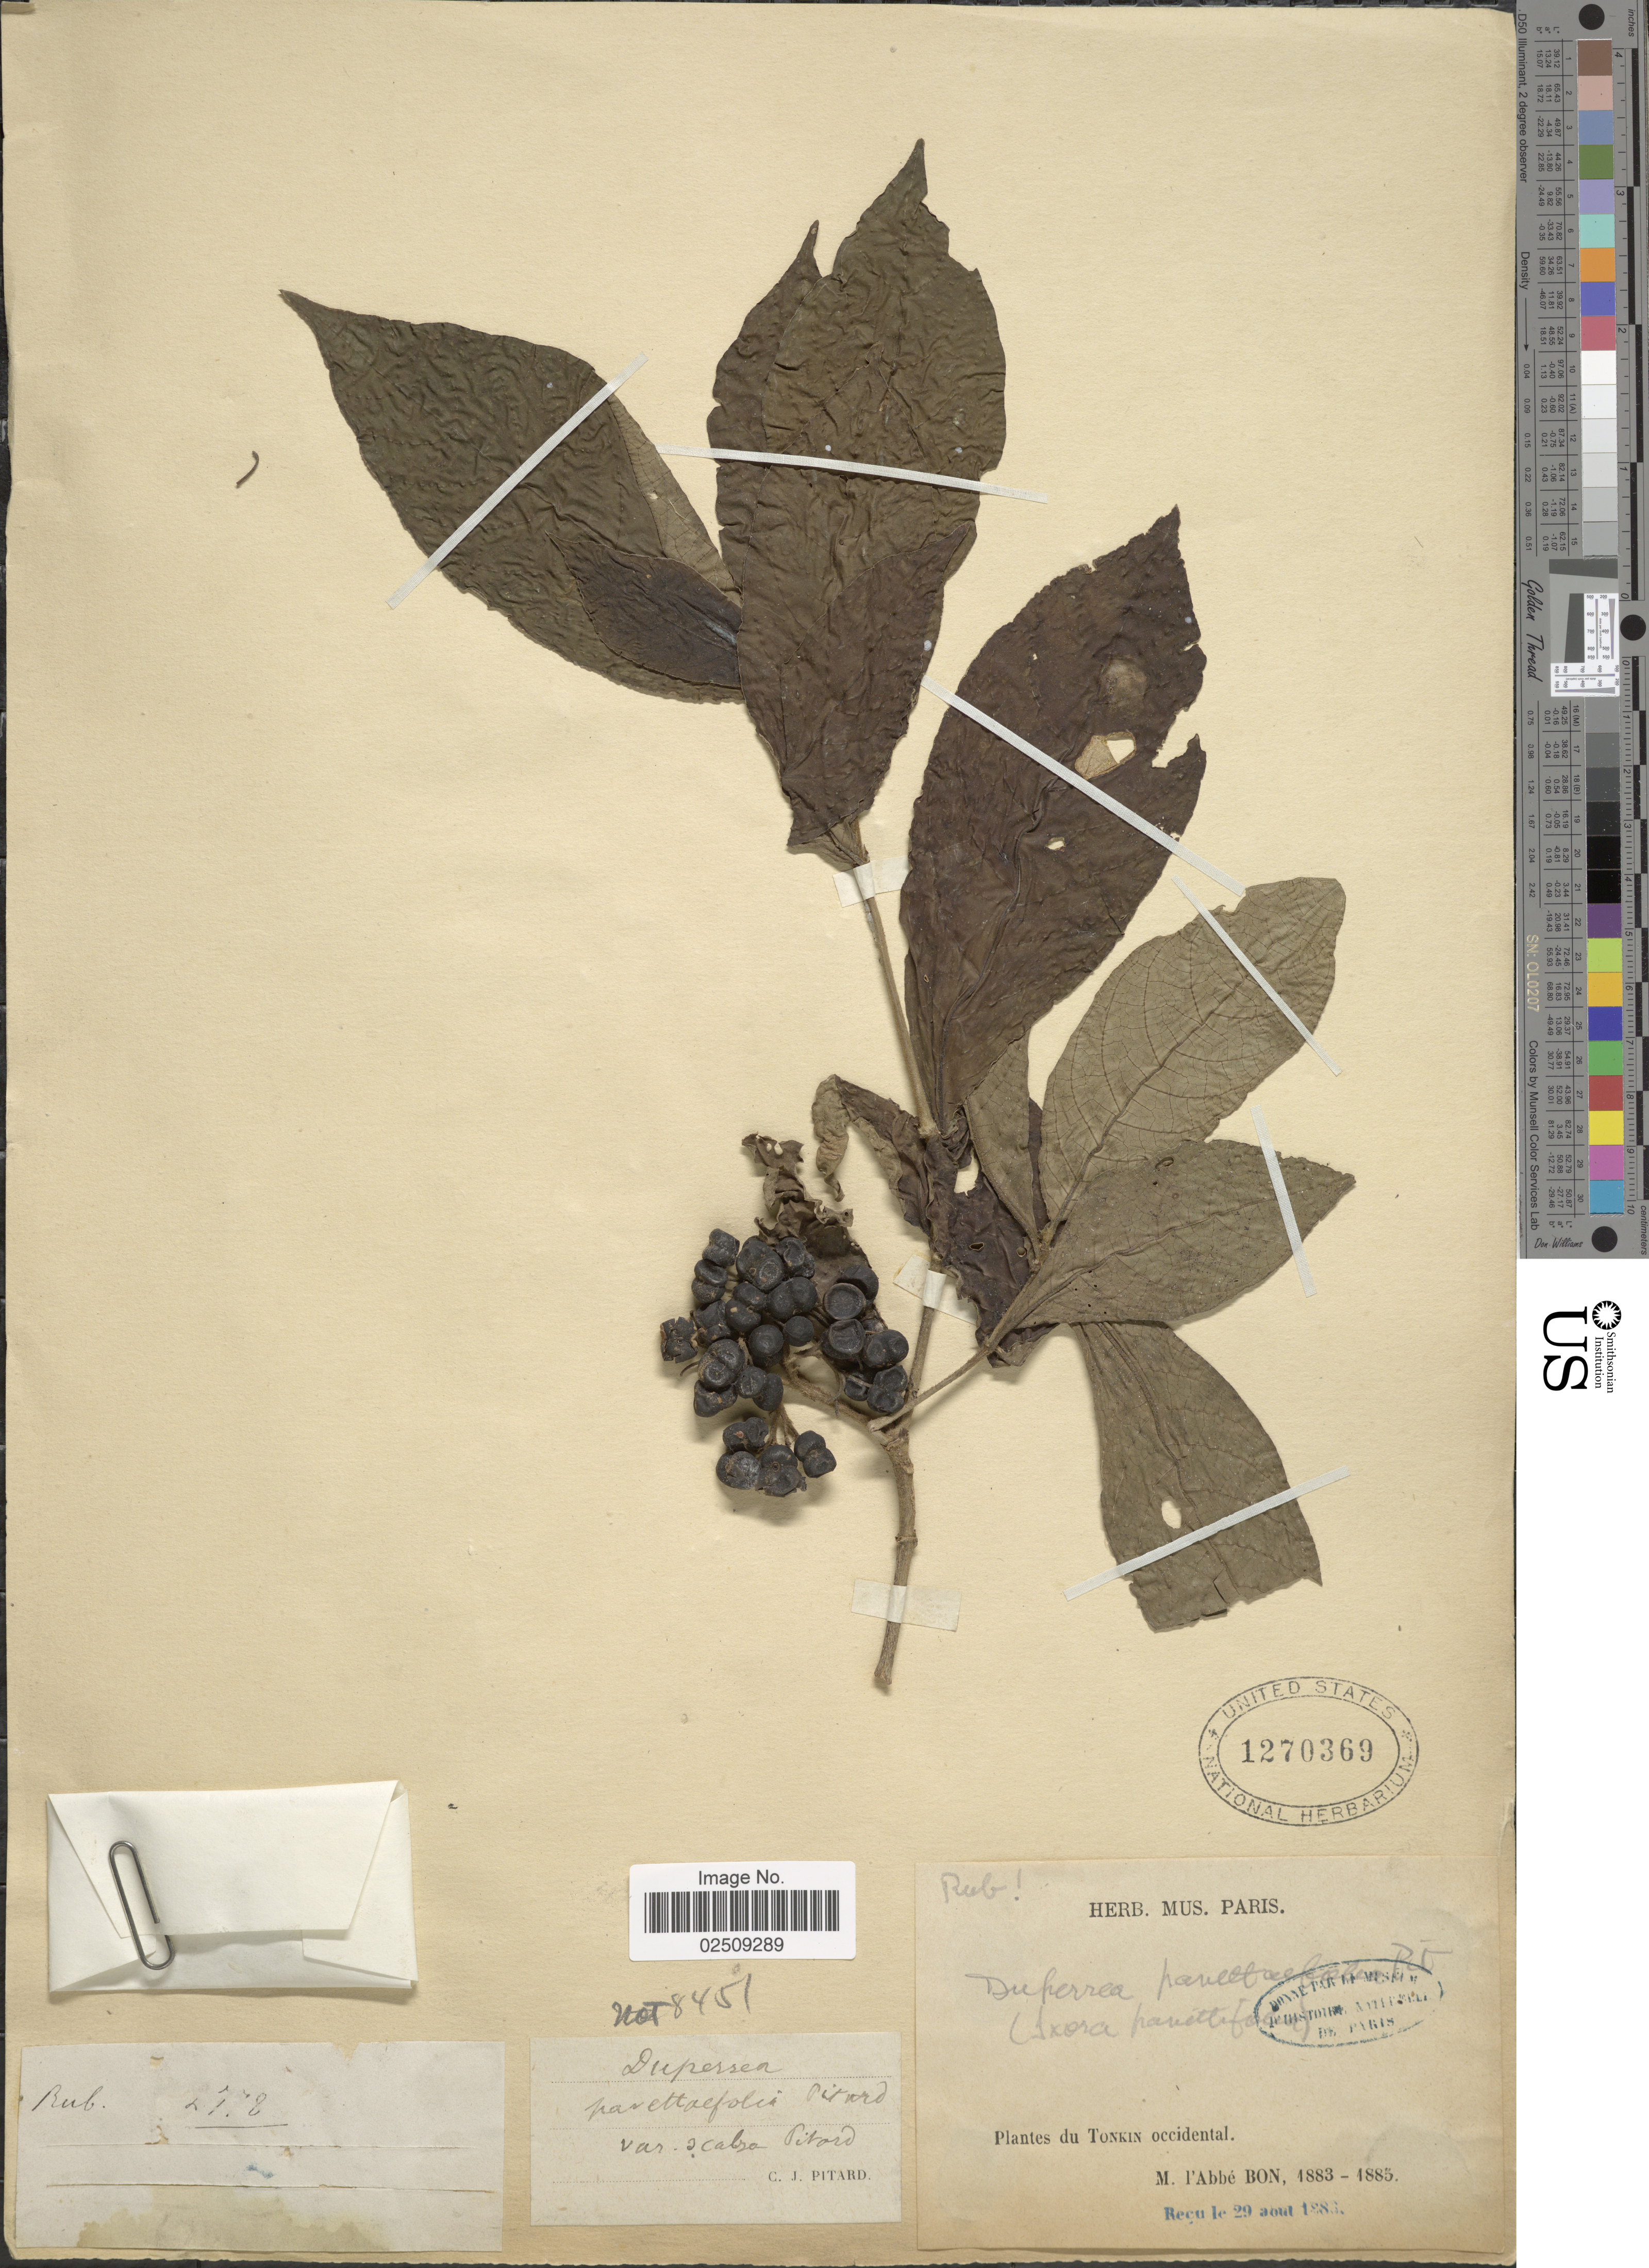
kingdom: Plantae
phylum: Tracheophyta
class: Magnoliopsida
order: Gentianales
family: Rubiaceae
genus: Ixora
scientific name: Ixora pavettifolia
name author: (Kurz) Craib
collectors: H. F. Bon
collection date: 1883/1885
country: Vietnam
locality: Tonkin occidental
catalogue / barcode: US 1270369